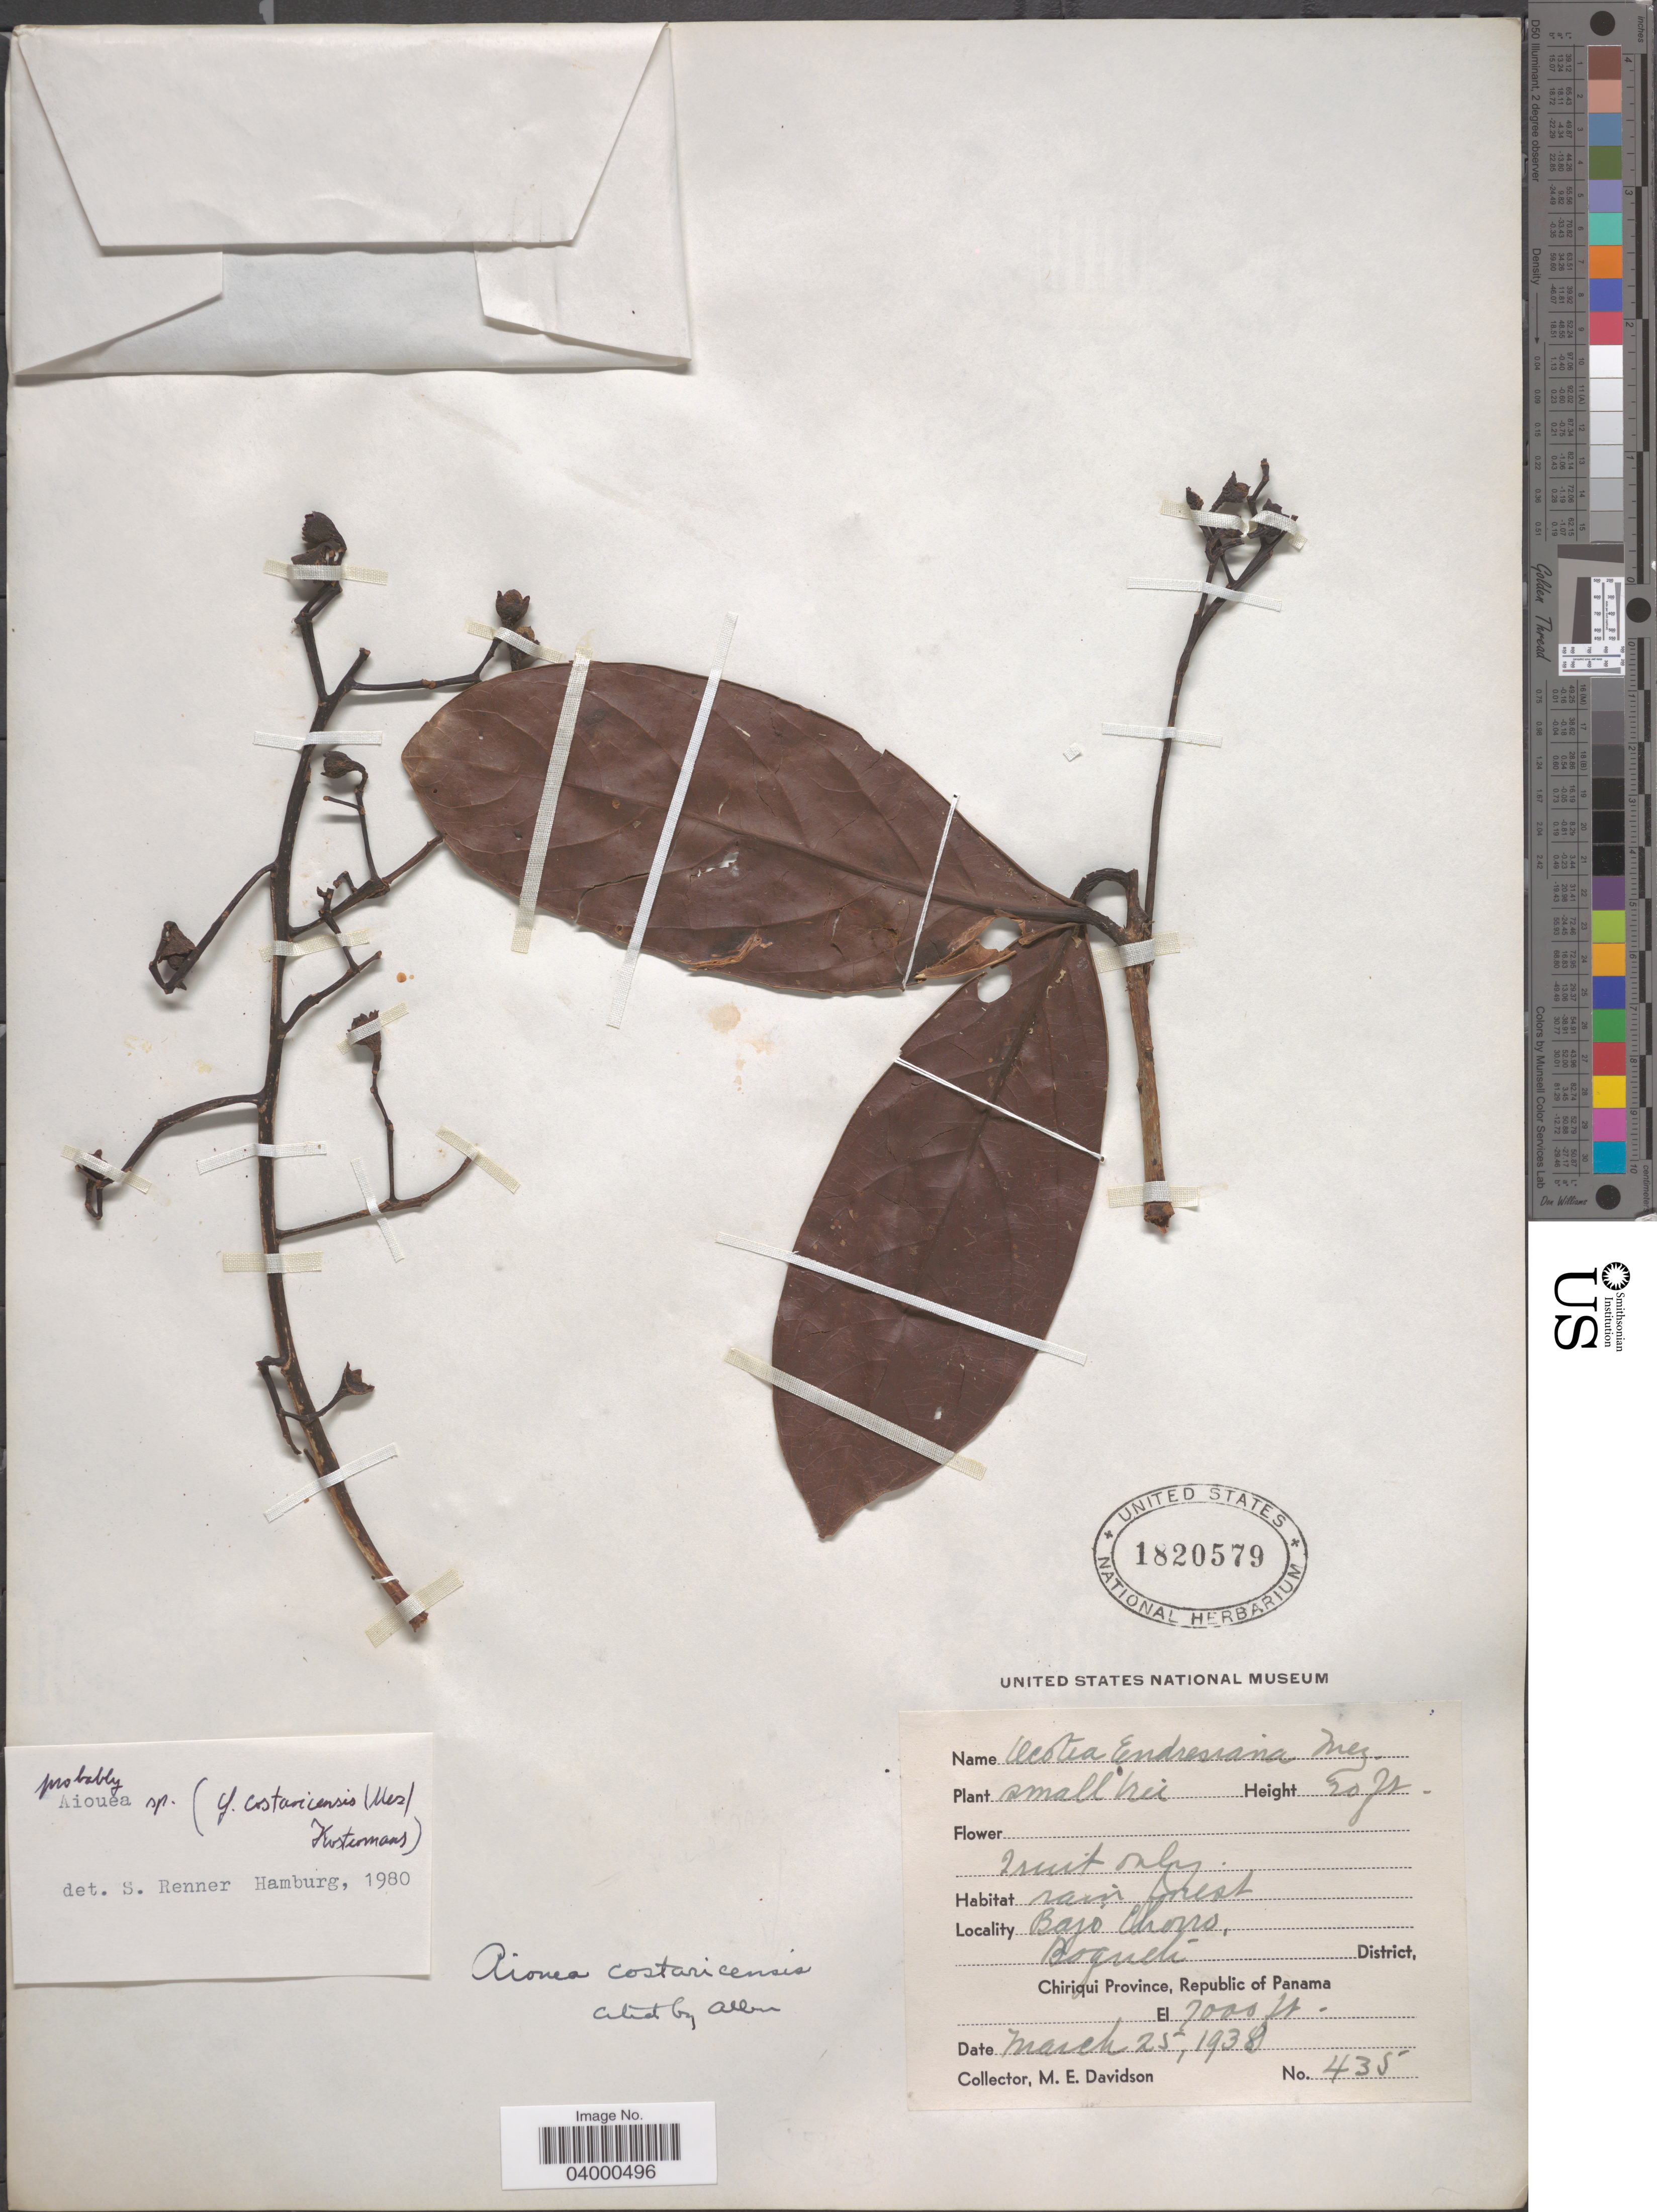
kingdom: Plantae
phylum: Tracheophyta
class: Magnoliopsida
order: Laurales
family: Lauraceae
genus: Aiouea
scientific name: Aiouea costaricensis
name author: (Mez) Kosterm.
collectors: M. E. Davidson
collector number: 435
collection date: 1938-03-15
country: Panama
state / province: Chiriqui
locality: Bajo Chorro. Boqueté District.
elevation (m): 2134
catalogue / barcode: US 1820579